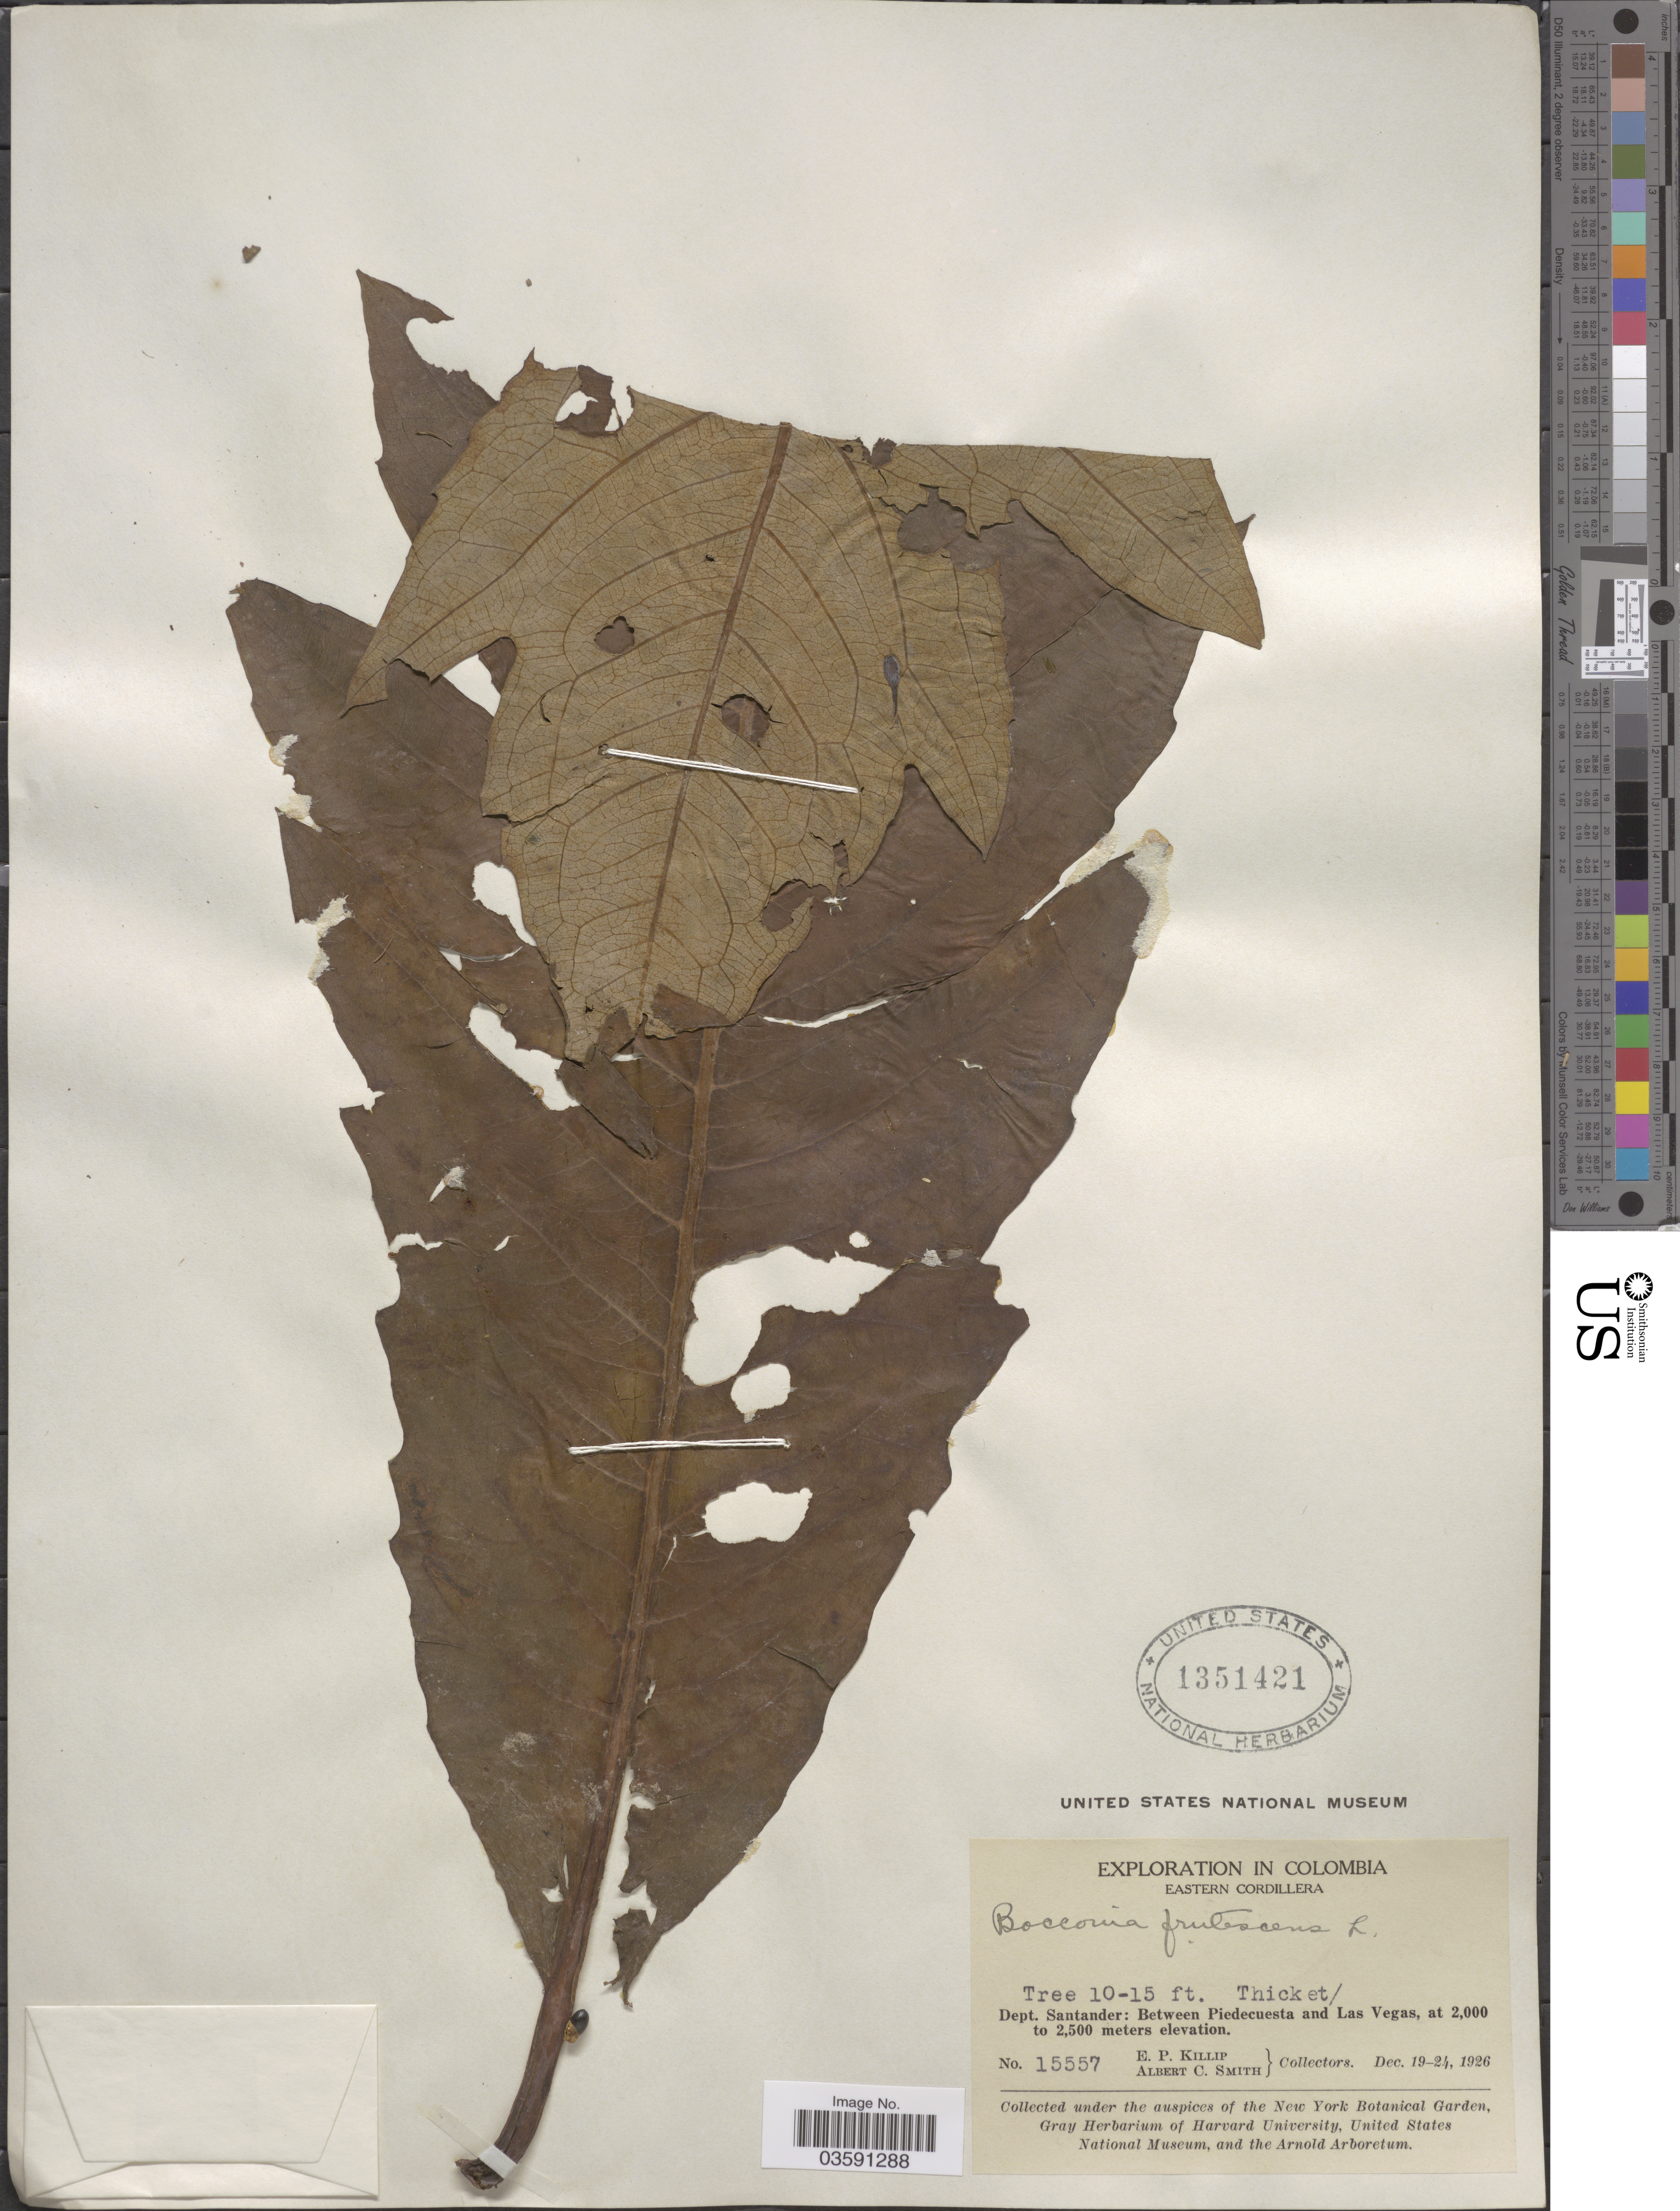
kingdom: Plantae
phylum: Tracheophyta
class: Magnoliopsida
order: Ranunculales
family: Papaveraceae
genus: Bocconia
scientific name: Bocconia integrifolia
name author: Bonpl.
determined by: Strong, Mark T., (BOT), Smithsonian Institution - National Museum of Natural History (UNITED STATES)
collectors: E. P. Killip & A. C. Smith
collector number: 15557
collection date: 1926-12-19/1926-12-24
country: Colombia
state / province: Santander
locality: Eastern Cordillera. Dept. Santander: Between Piedecuesta and Las Vegas.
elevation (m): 2000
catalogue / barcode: US 1351421